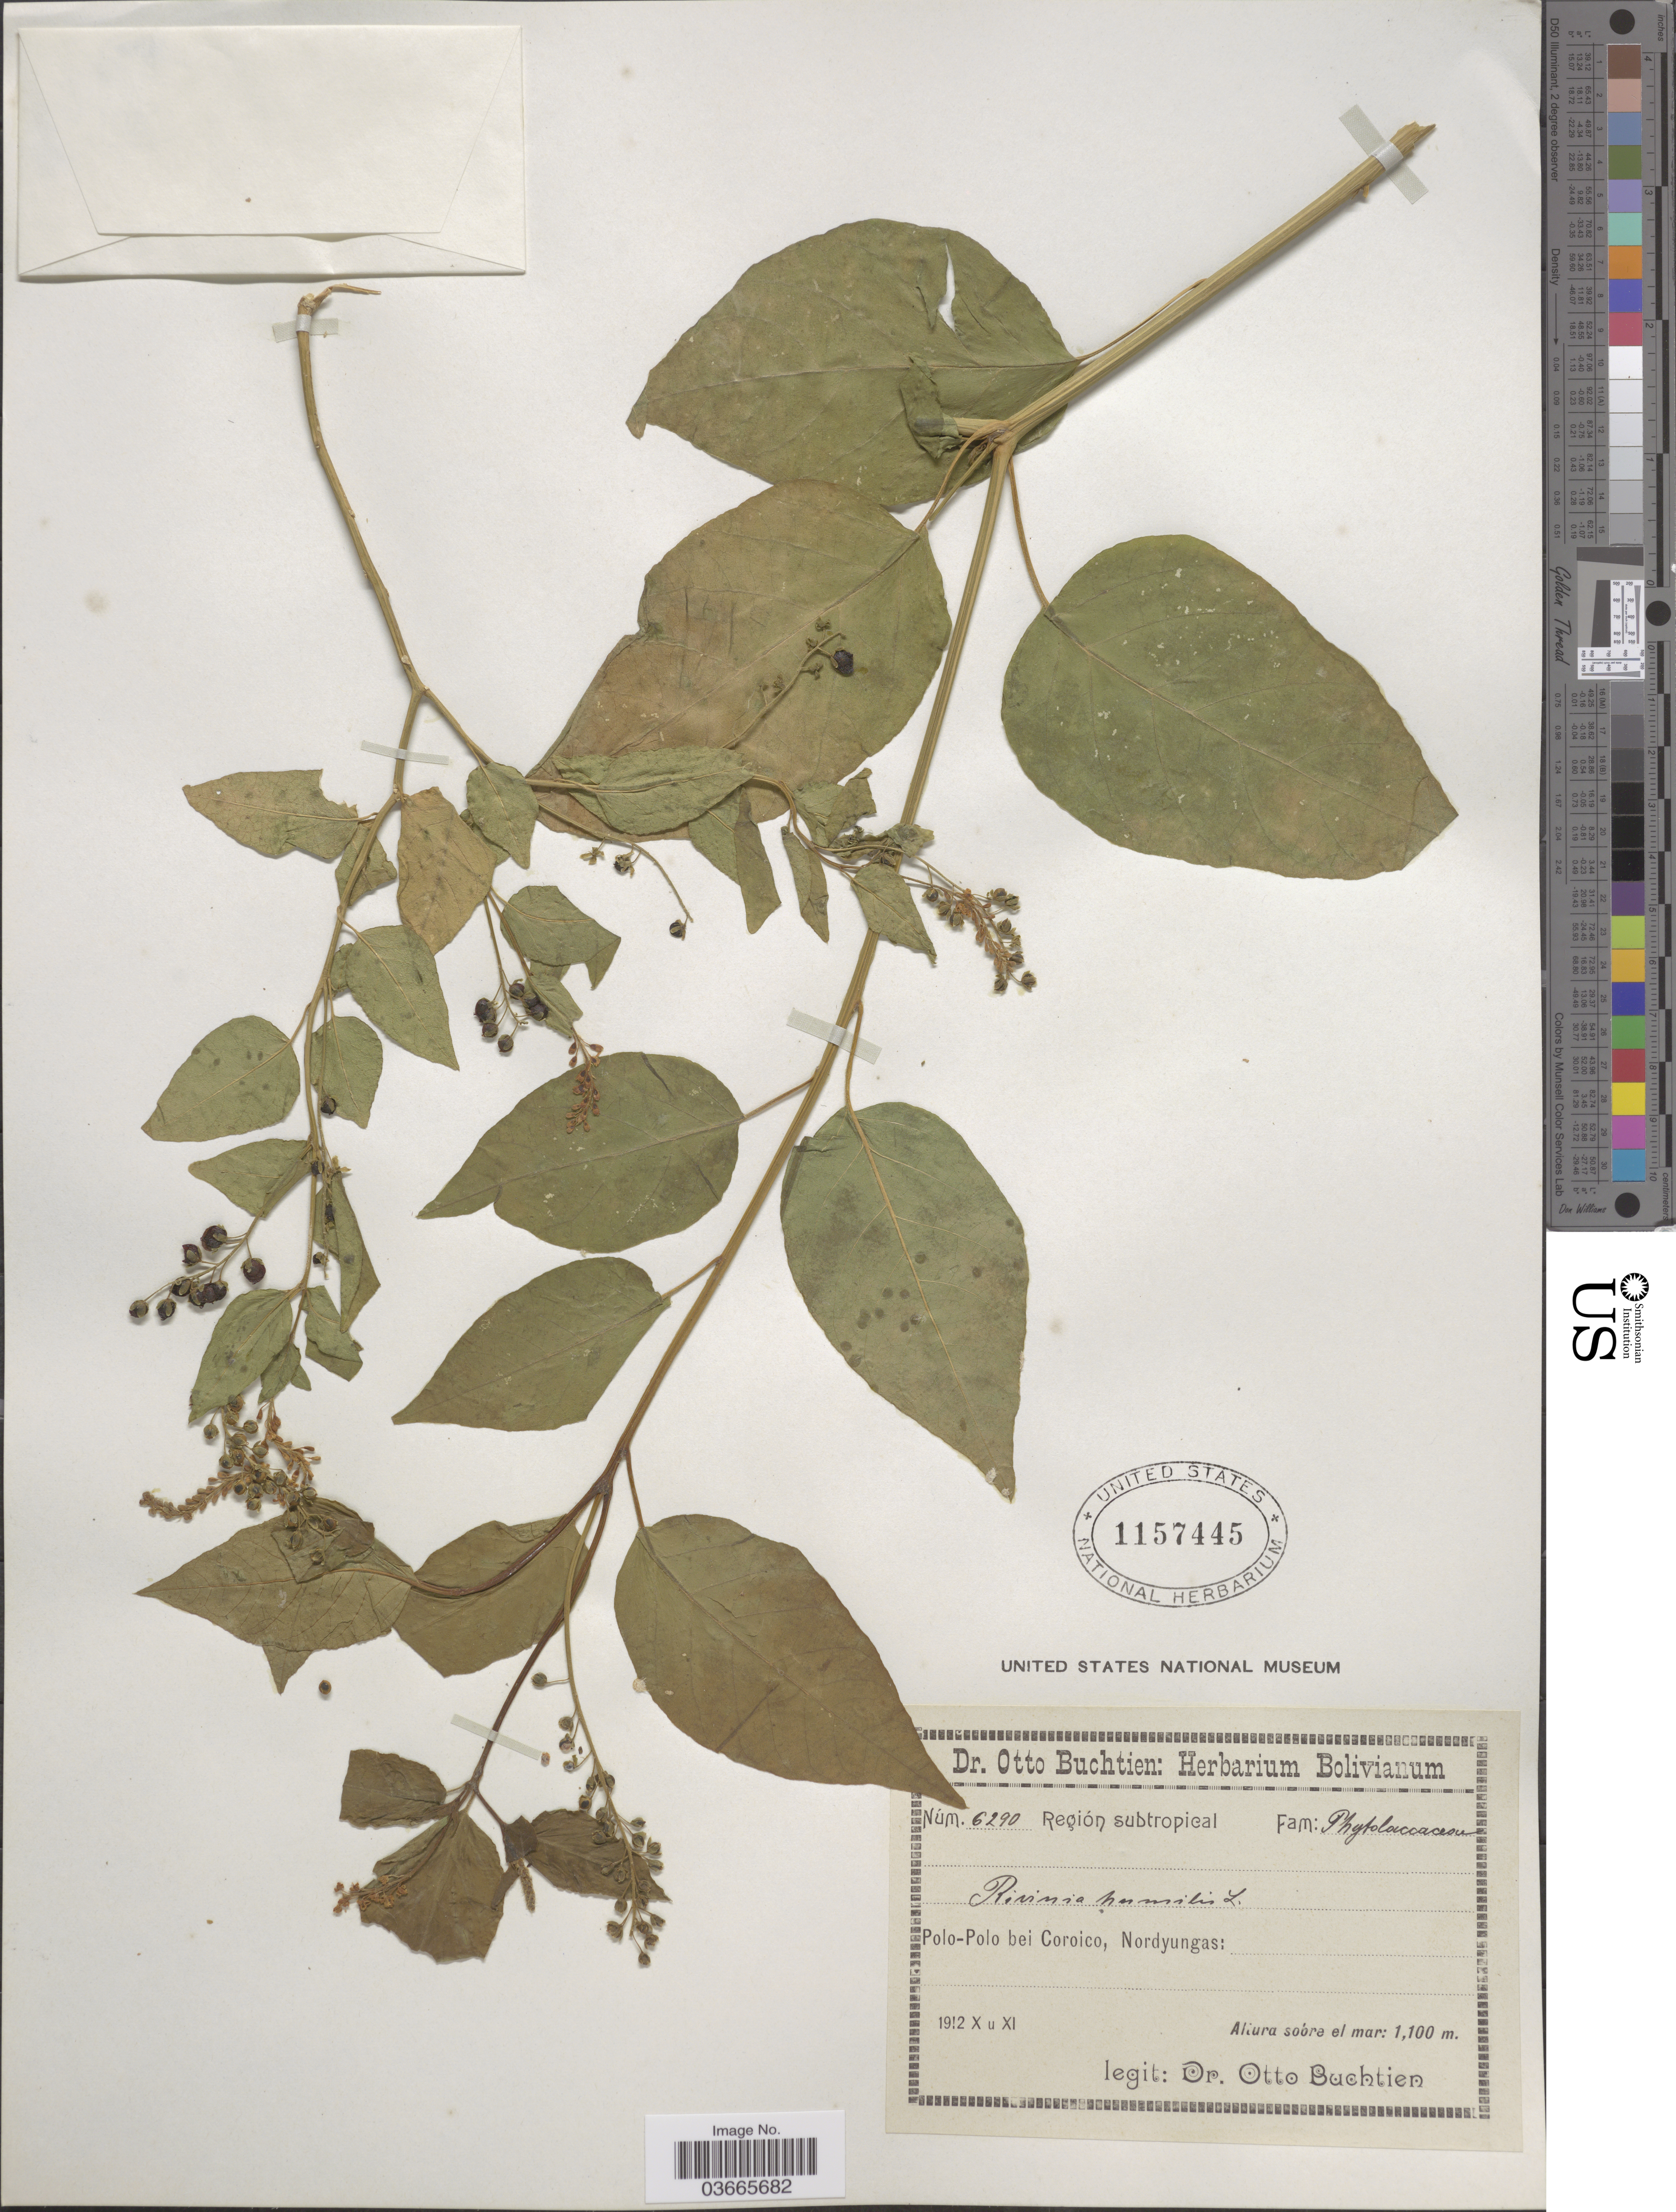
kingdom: Plantae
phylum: Tracheophyta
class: Magnoliopsida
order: Caryophyllales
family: Phytolaccaceae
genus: Rivina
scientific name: Rivina humilis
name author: L.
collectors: O. Buchtien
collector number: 6290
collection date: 1912-10/1912-11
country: Bolivia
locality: Polo-Polo bei Coroico, Nordyungas.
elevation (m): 1100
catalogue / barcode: US 1157445